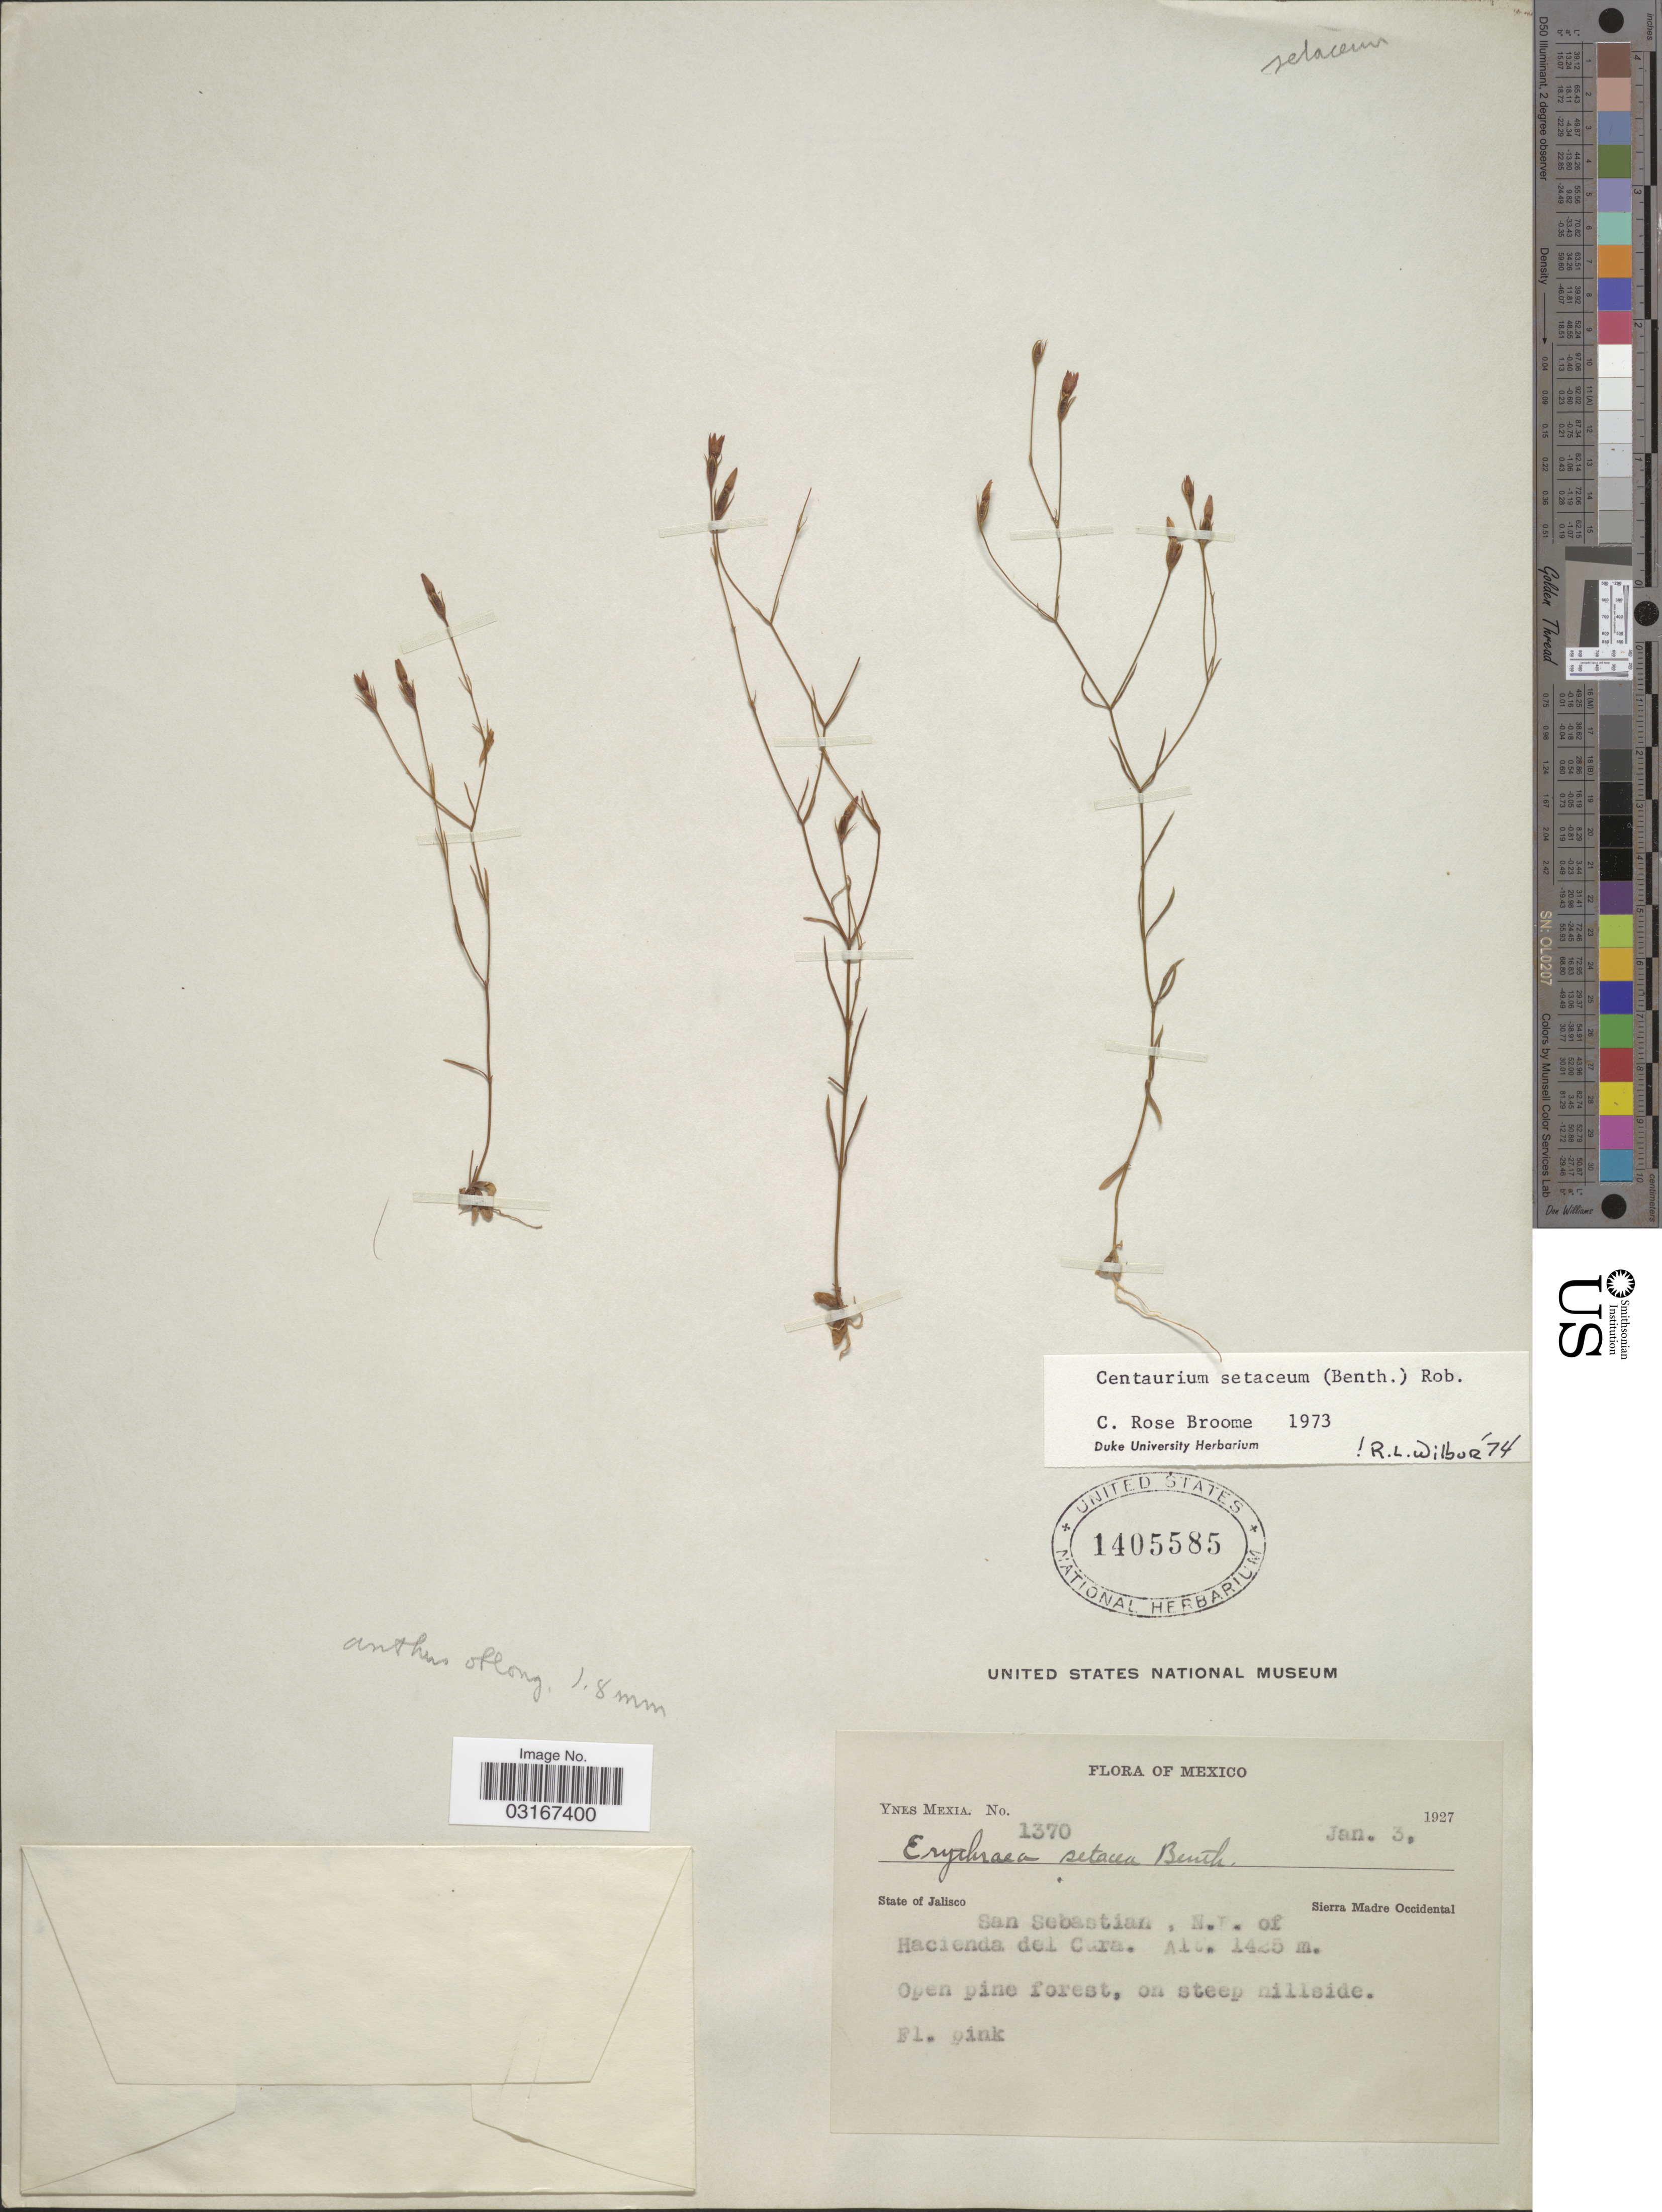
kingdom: Plantae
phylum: Tracheophyta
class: Magnoliopsida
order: Gentianales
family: Gentianaceae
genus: Centaurium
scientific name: Centaurium setaceum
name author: (Benth.) B.L. Rob.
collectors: Y. Mexia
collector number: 1370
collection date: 1927-01-03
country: Mexico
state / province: Jalisco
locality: San Sebastian, N.E. of Hacienda del Cura. Sierra Madre Occidental.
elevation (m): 1425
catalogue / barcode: US 1405585